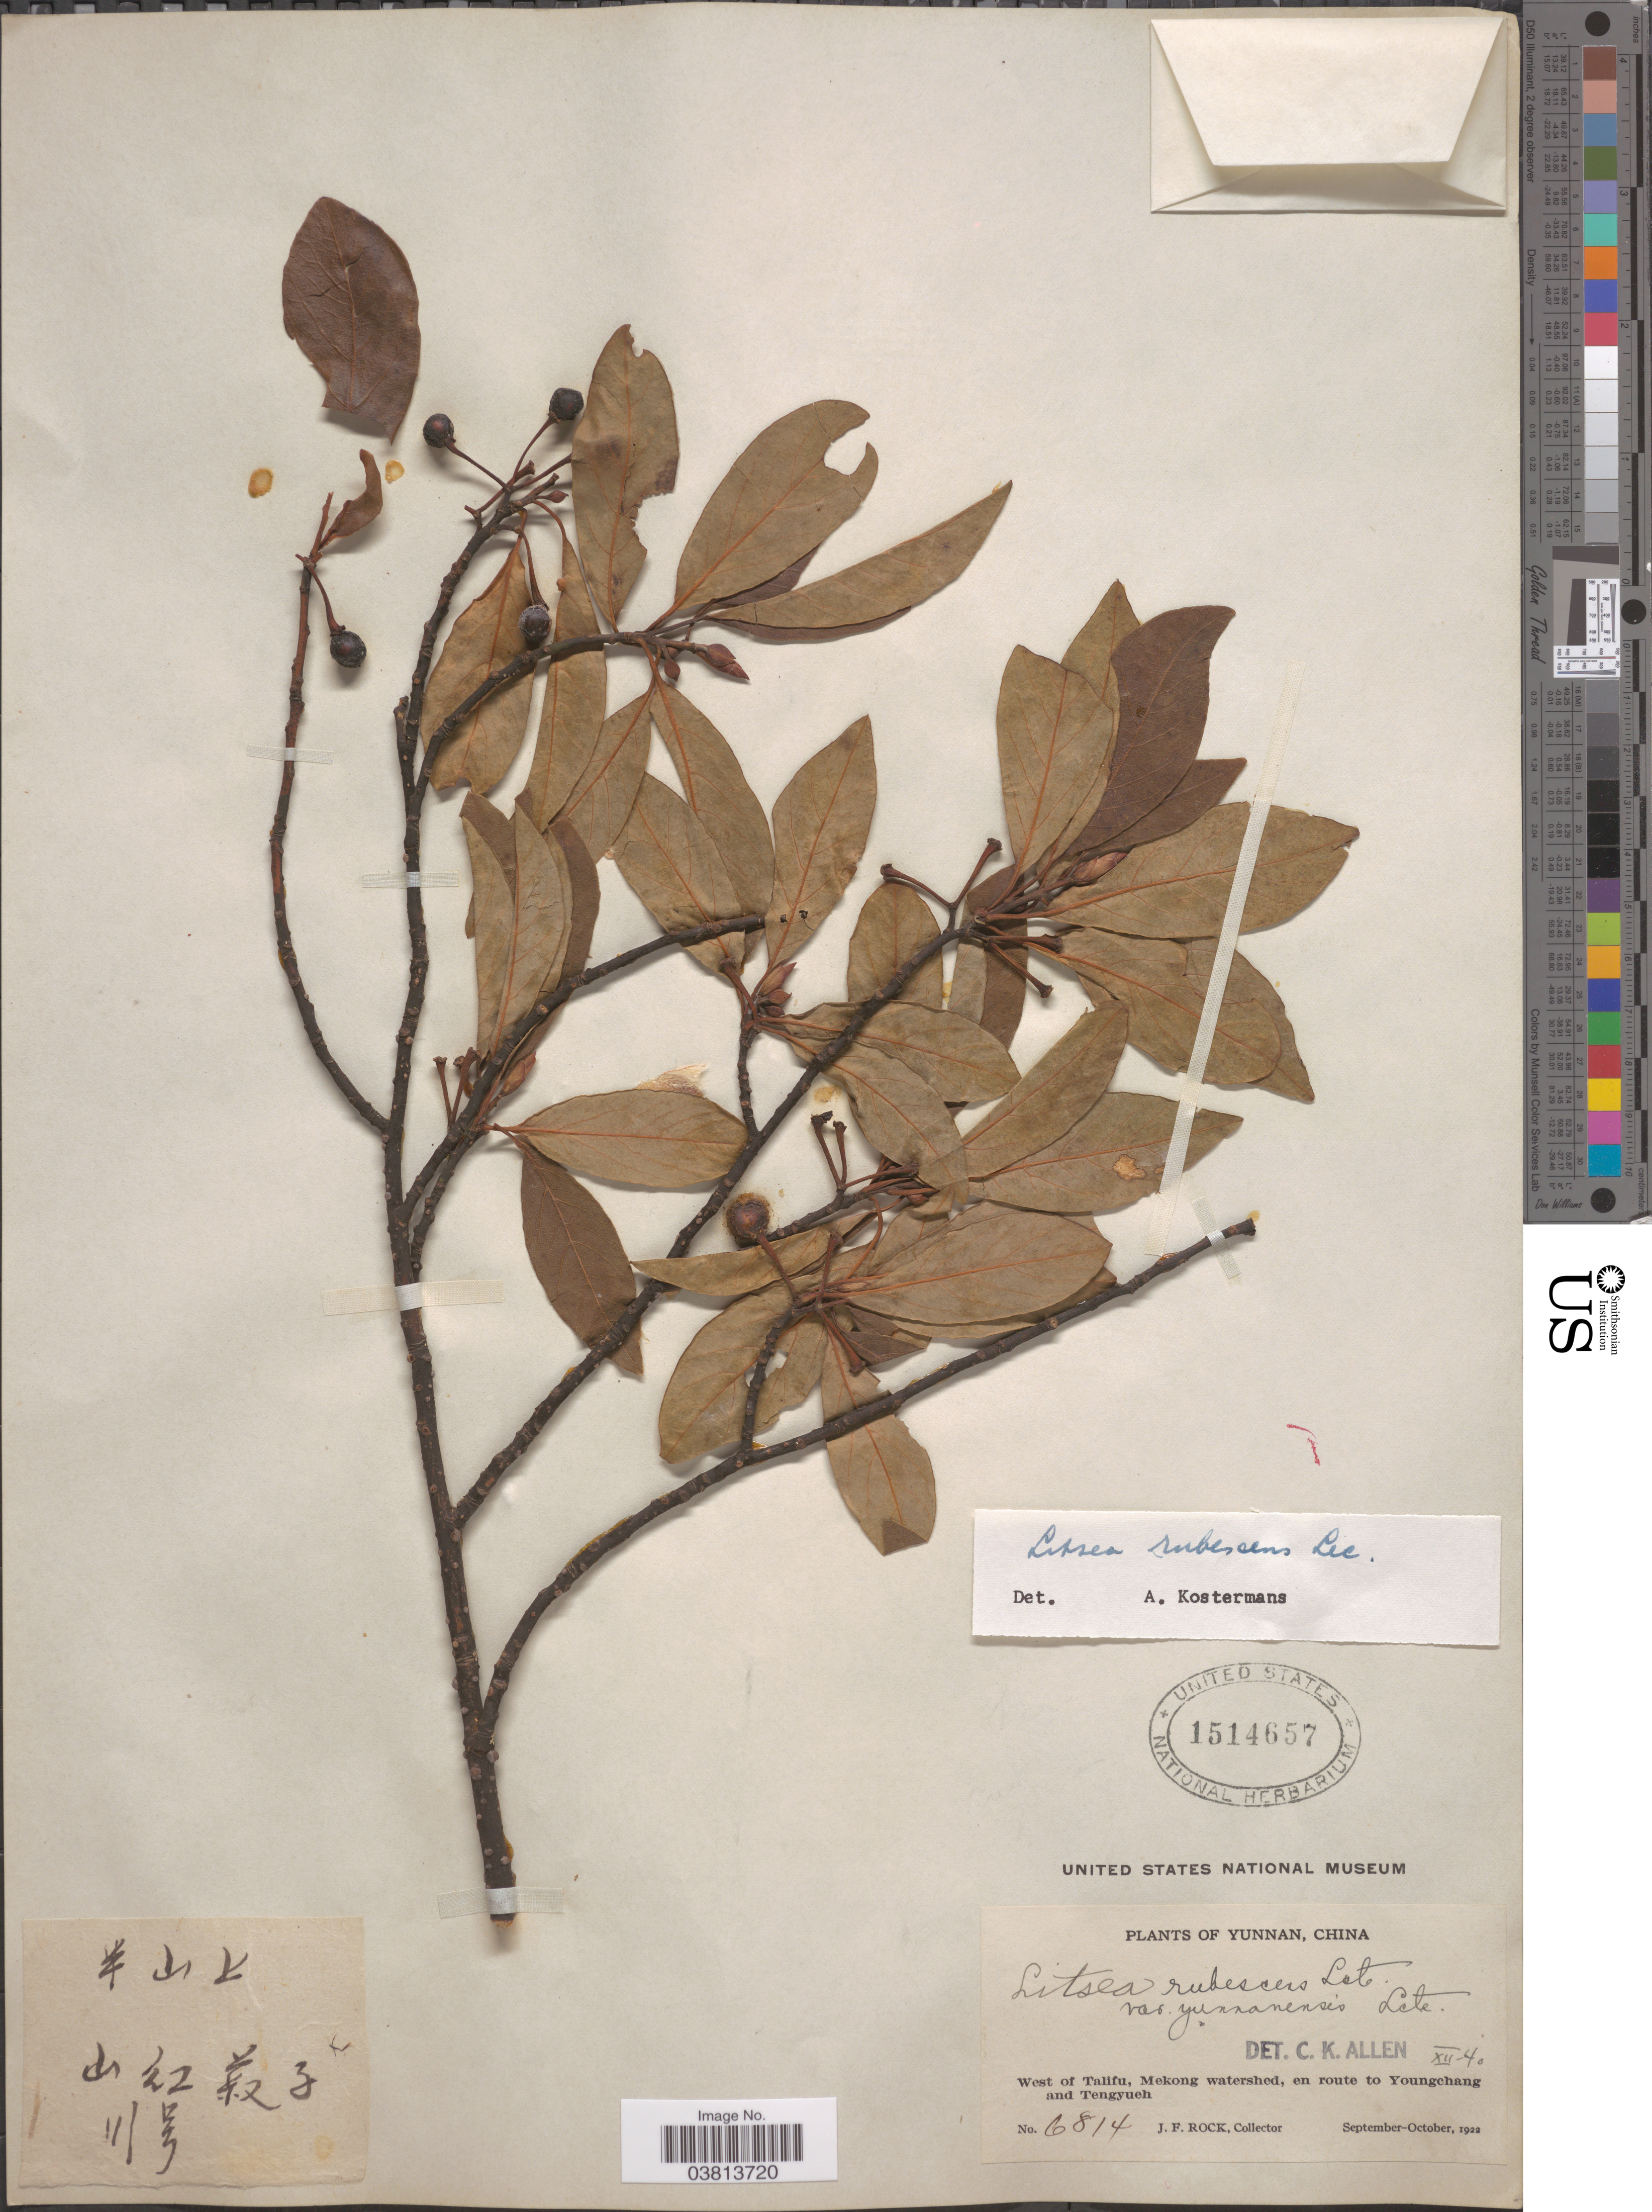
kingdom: Plantae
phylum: Tracheophyta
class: Magnoliopsida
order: Laurales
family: Lauraceae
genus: Litsea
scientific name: Litsea rubescens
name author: Lecomte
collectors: J. Rock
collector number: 6814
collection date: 1922-09/1922-10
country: China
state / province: Yunnan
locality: West of Talifu, Mekong watershed, en route to Youngchang and Tengyueh.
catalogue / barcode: US 1514657